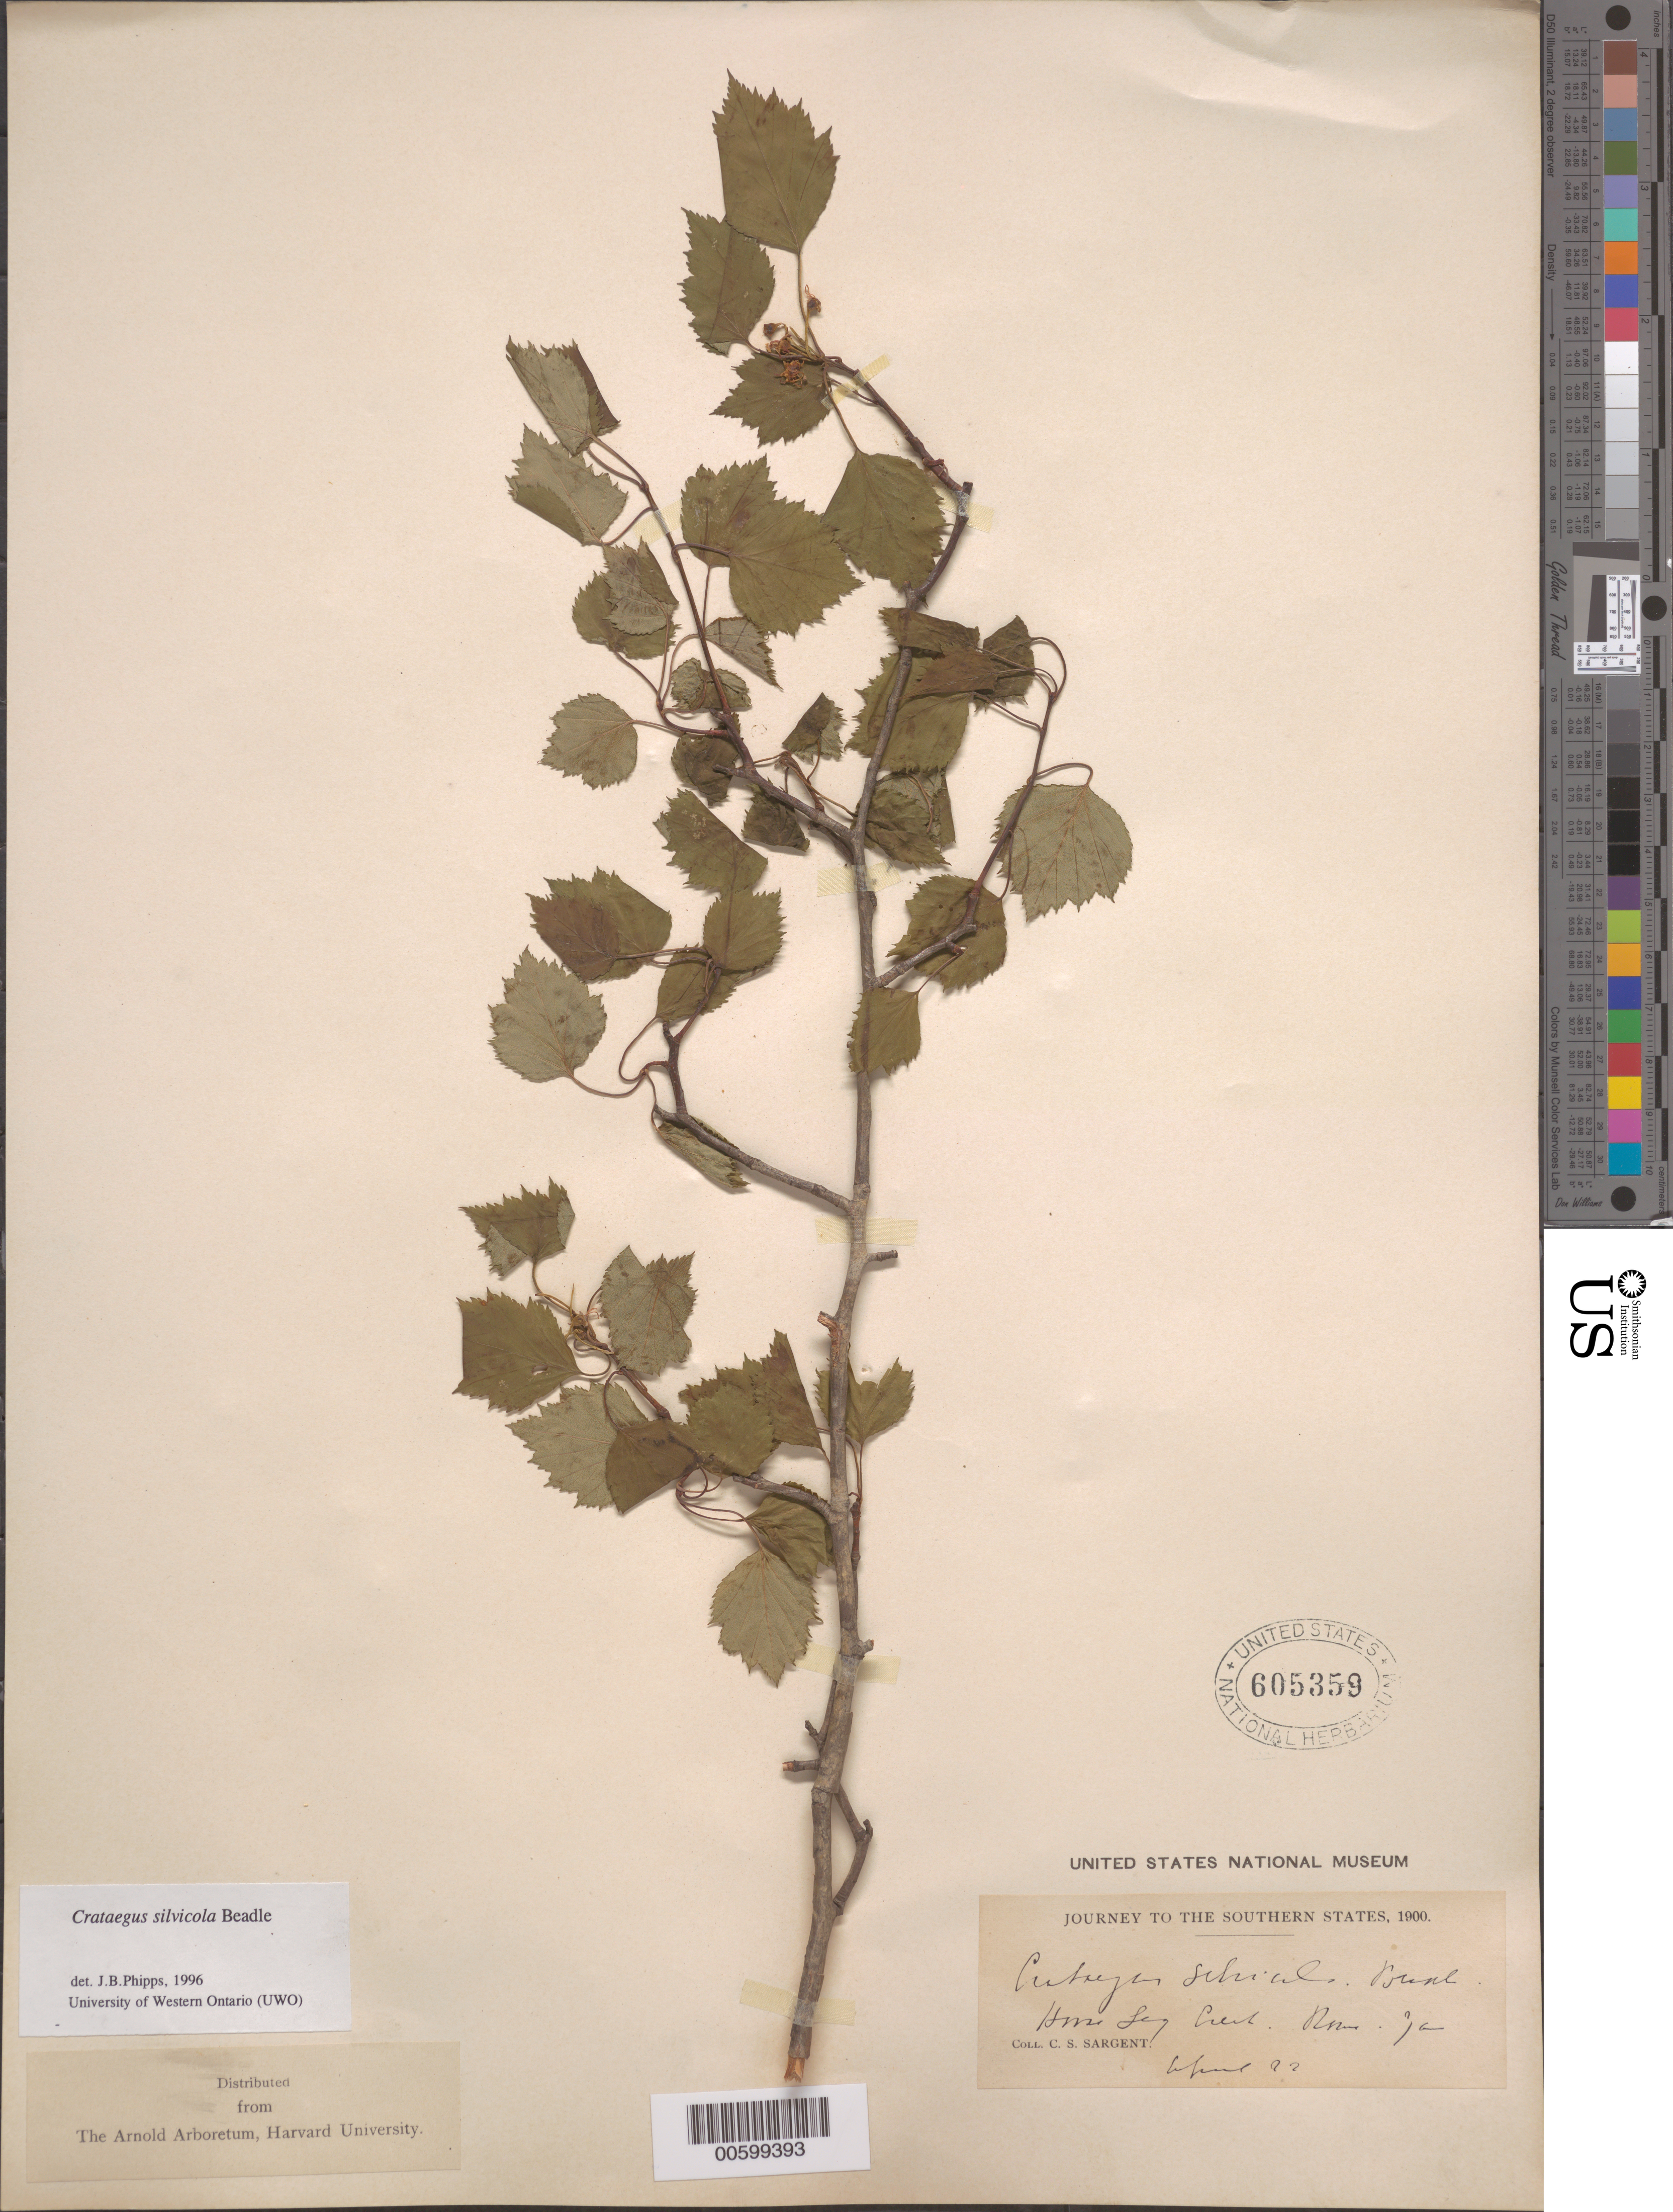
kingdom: Plantae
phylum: Tracheophyta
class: Magnoliopsida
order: Rosales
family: Rosaceae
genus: Crataegus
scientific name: Crataegus iracunda var. silvicola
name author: E.J. Palmer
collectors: C. S. Sargent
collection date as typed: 22 Apr 1900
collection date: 1900-04-22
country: United States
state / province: Georgia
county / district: Floyd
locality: Horse Leg Creek, Rome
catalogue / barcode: US 605359